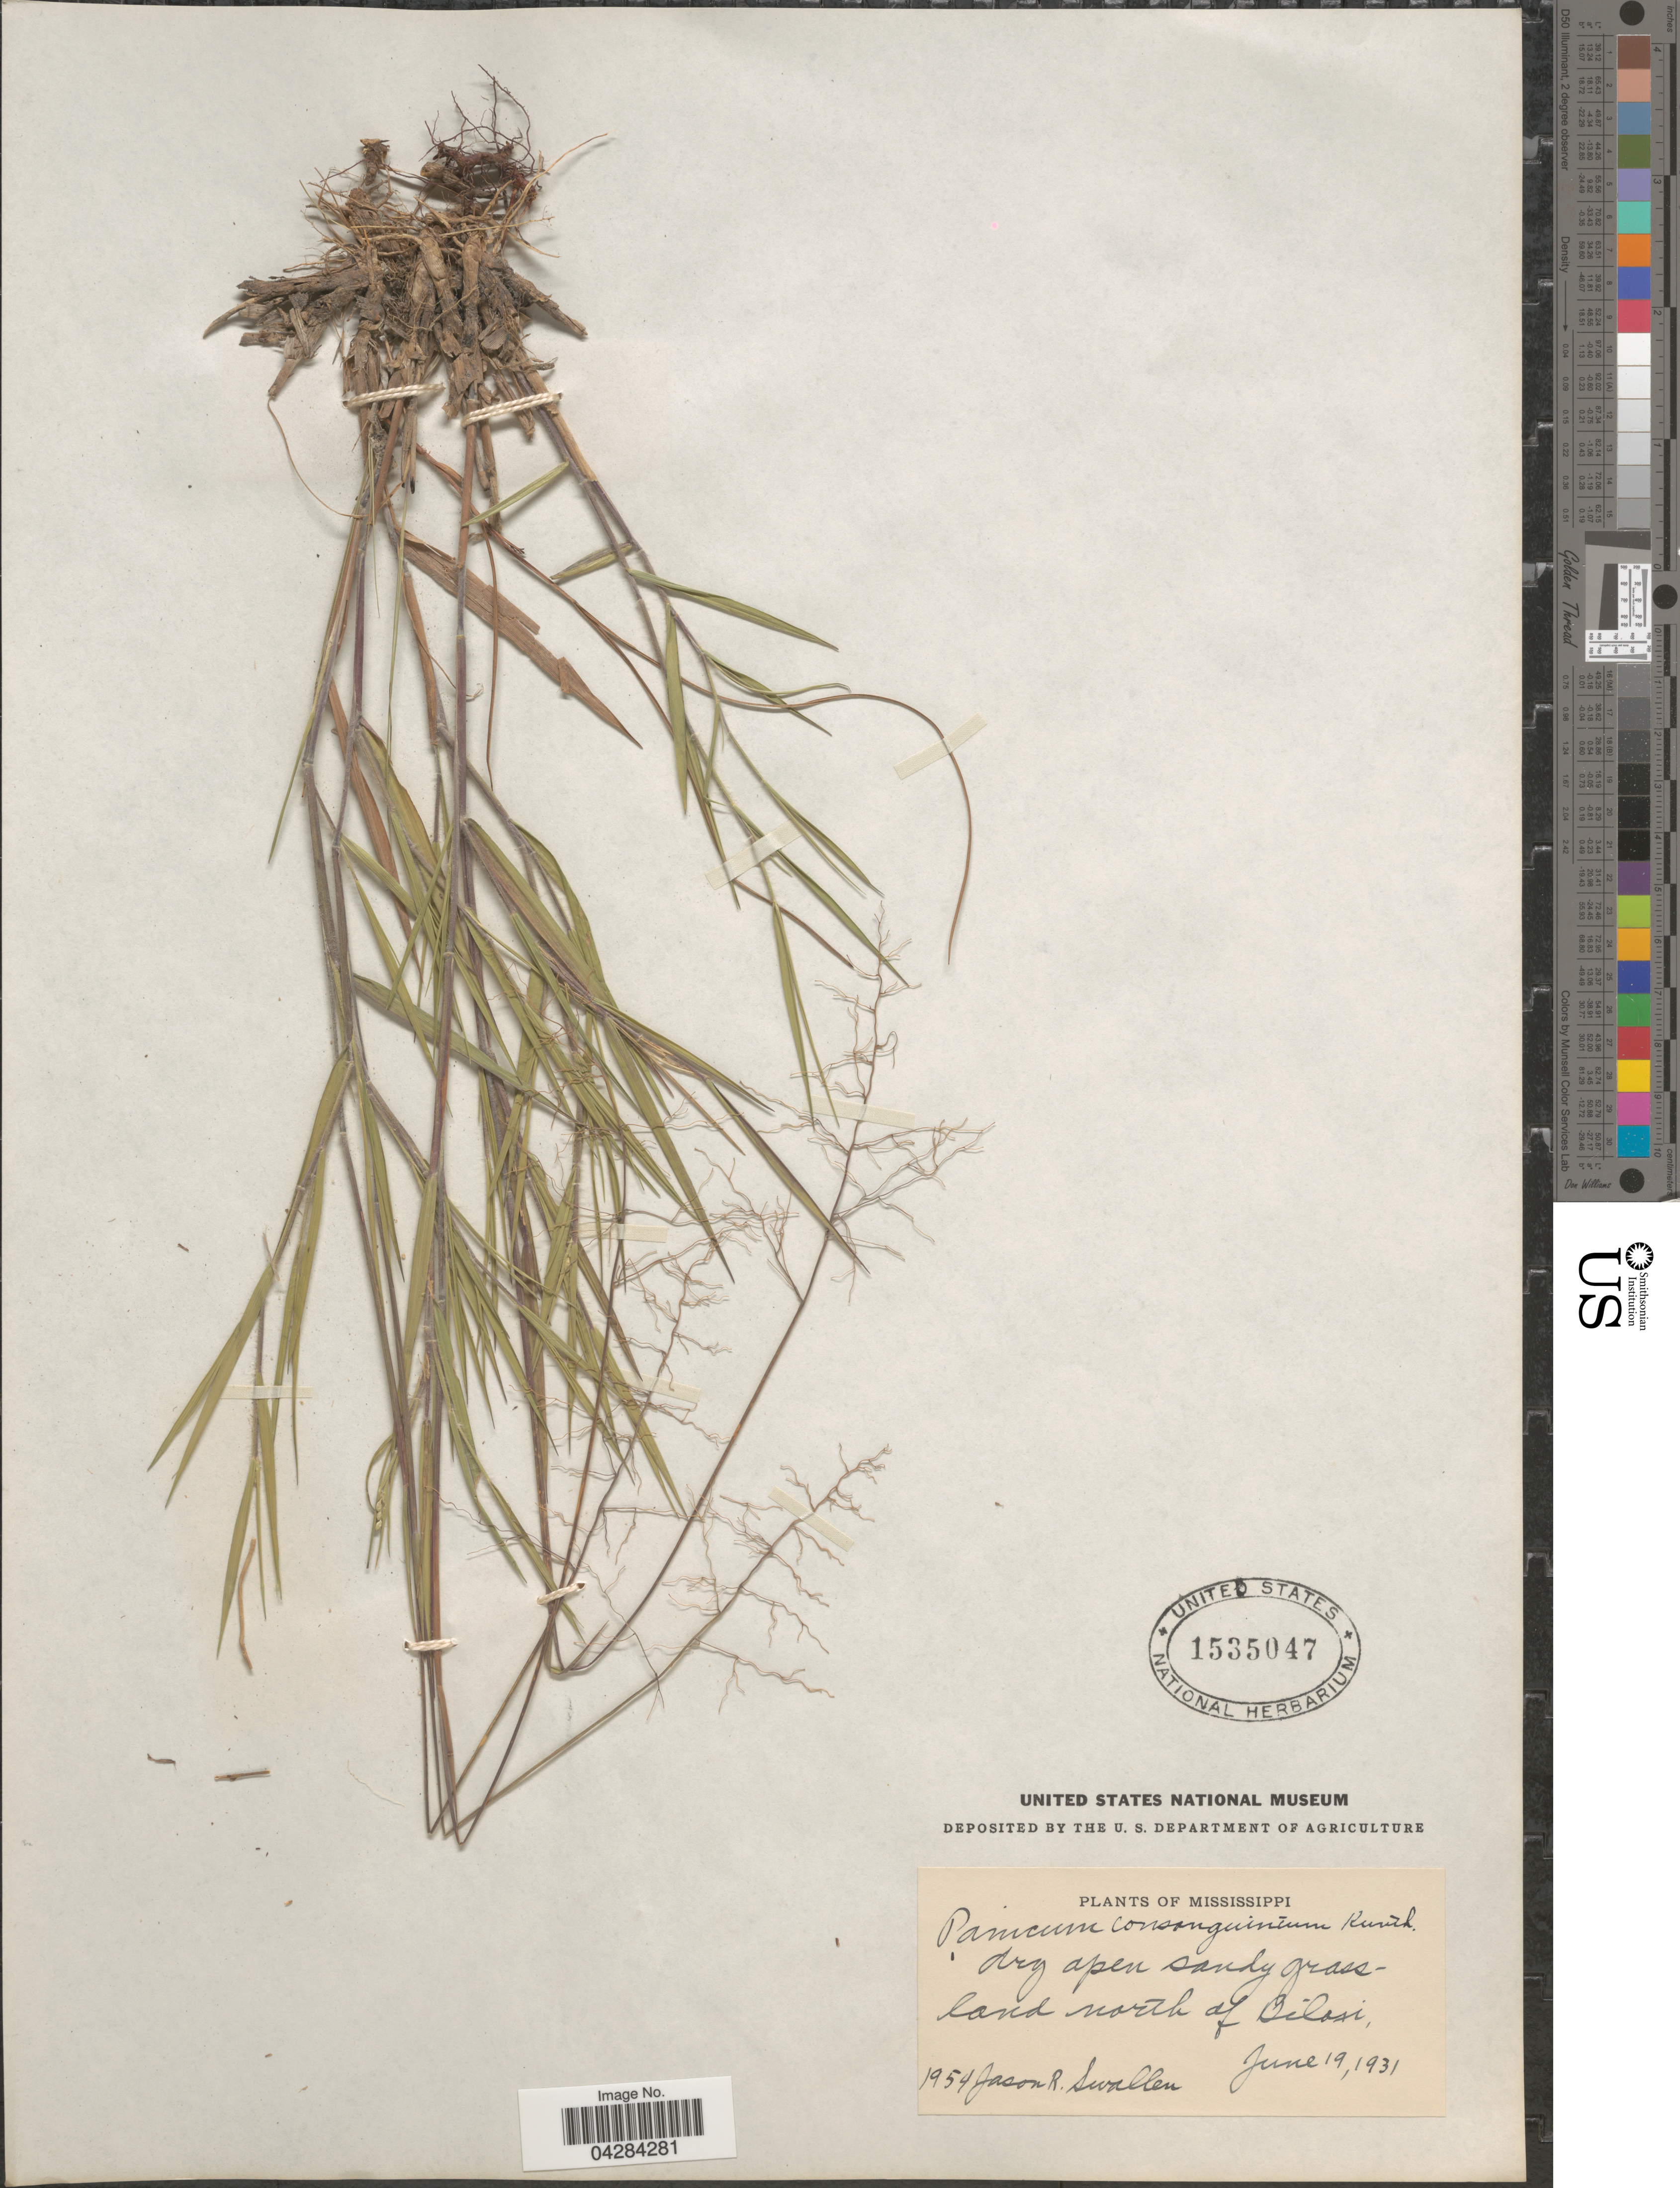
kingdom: Plantae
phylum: Tracheophyta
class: Liliopsida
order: Poales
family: Poaceae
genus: Dichanthelium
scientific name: Dichanthelium oligosanthes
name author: (Schult.) Gould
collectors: J. R. Swallen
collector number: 1954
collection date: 1931-06-19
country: United States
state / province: Mississippi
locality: Dry open sandy grassland north of Biloxi.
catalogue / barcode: US 1535047